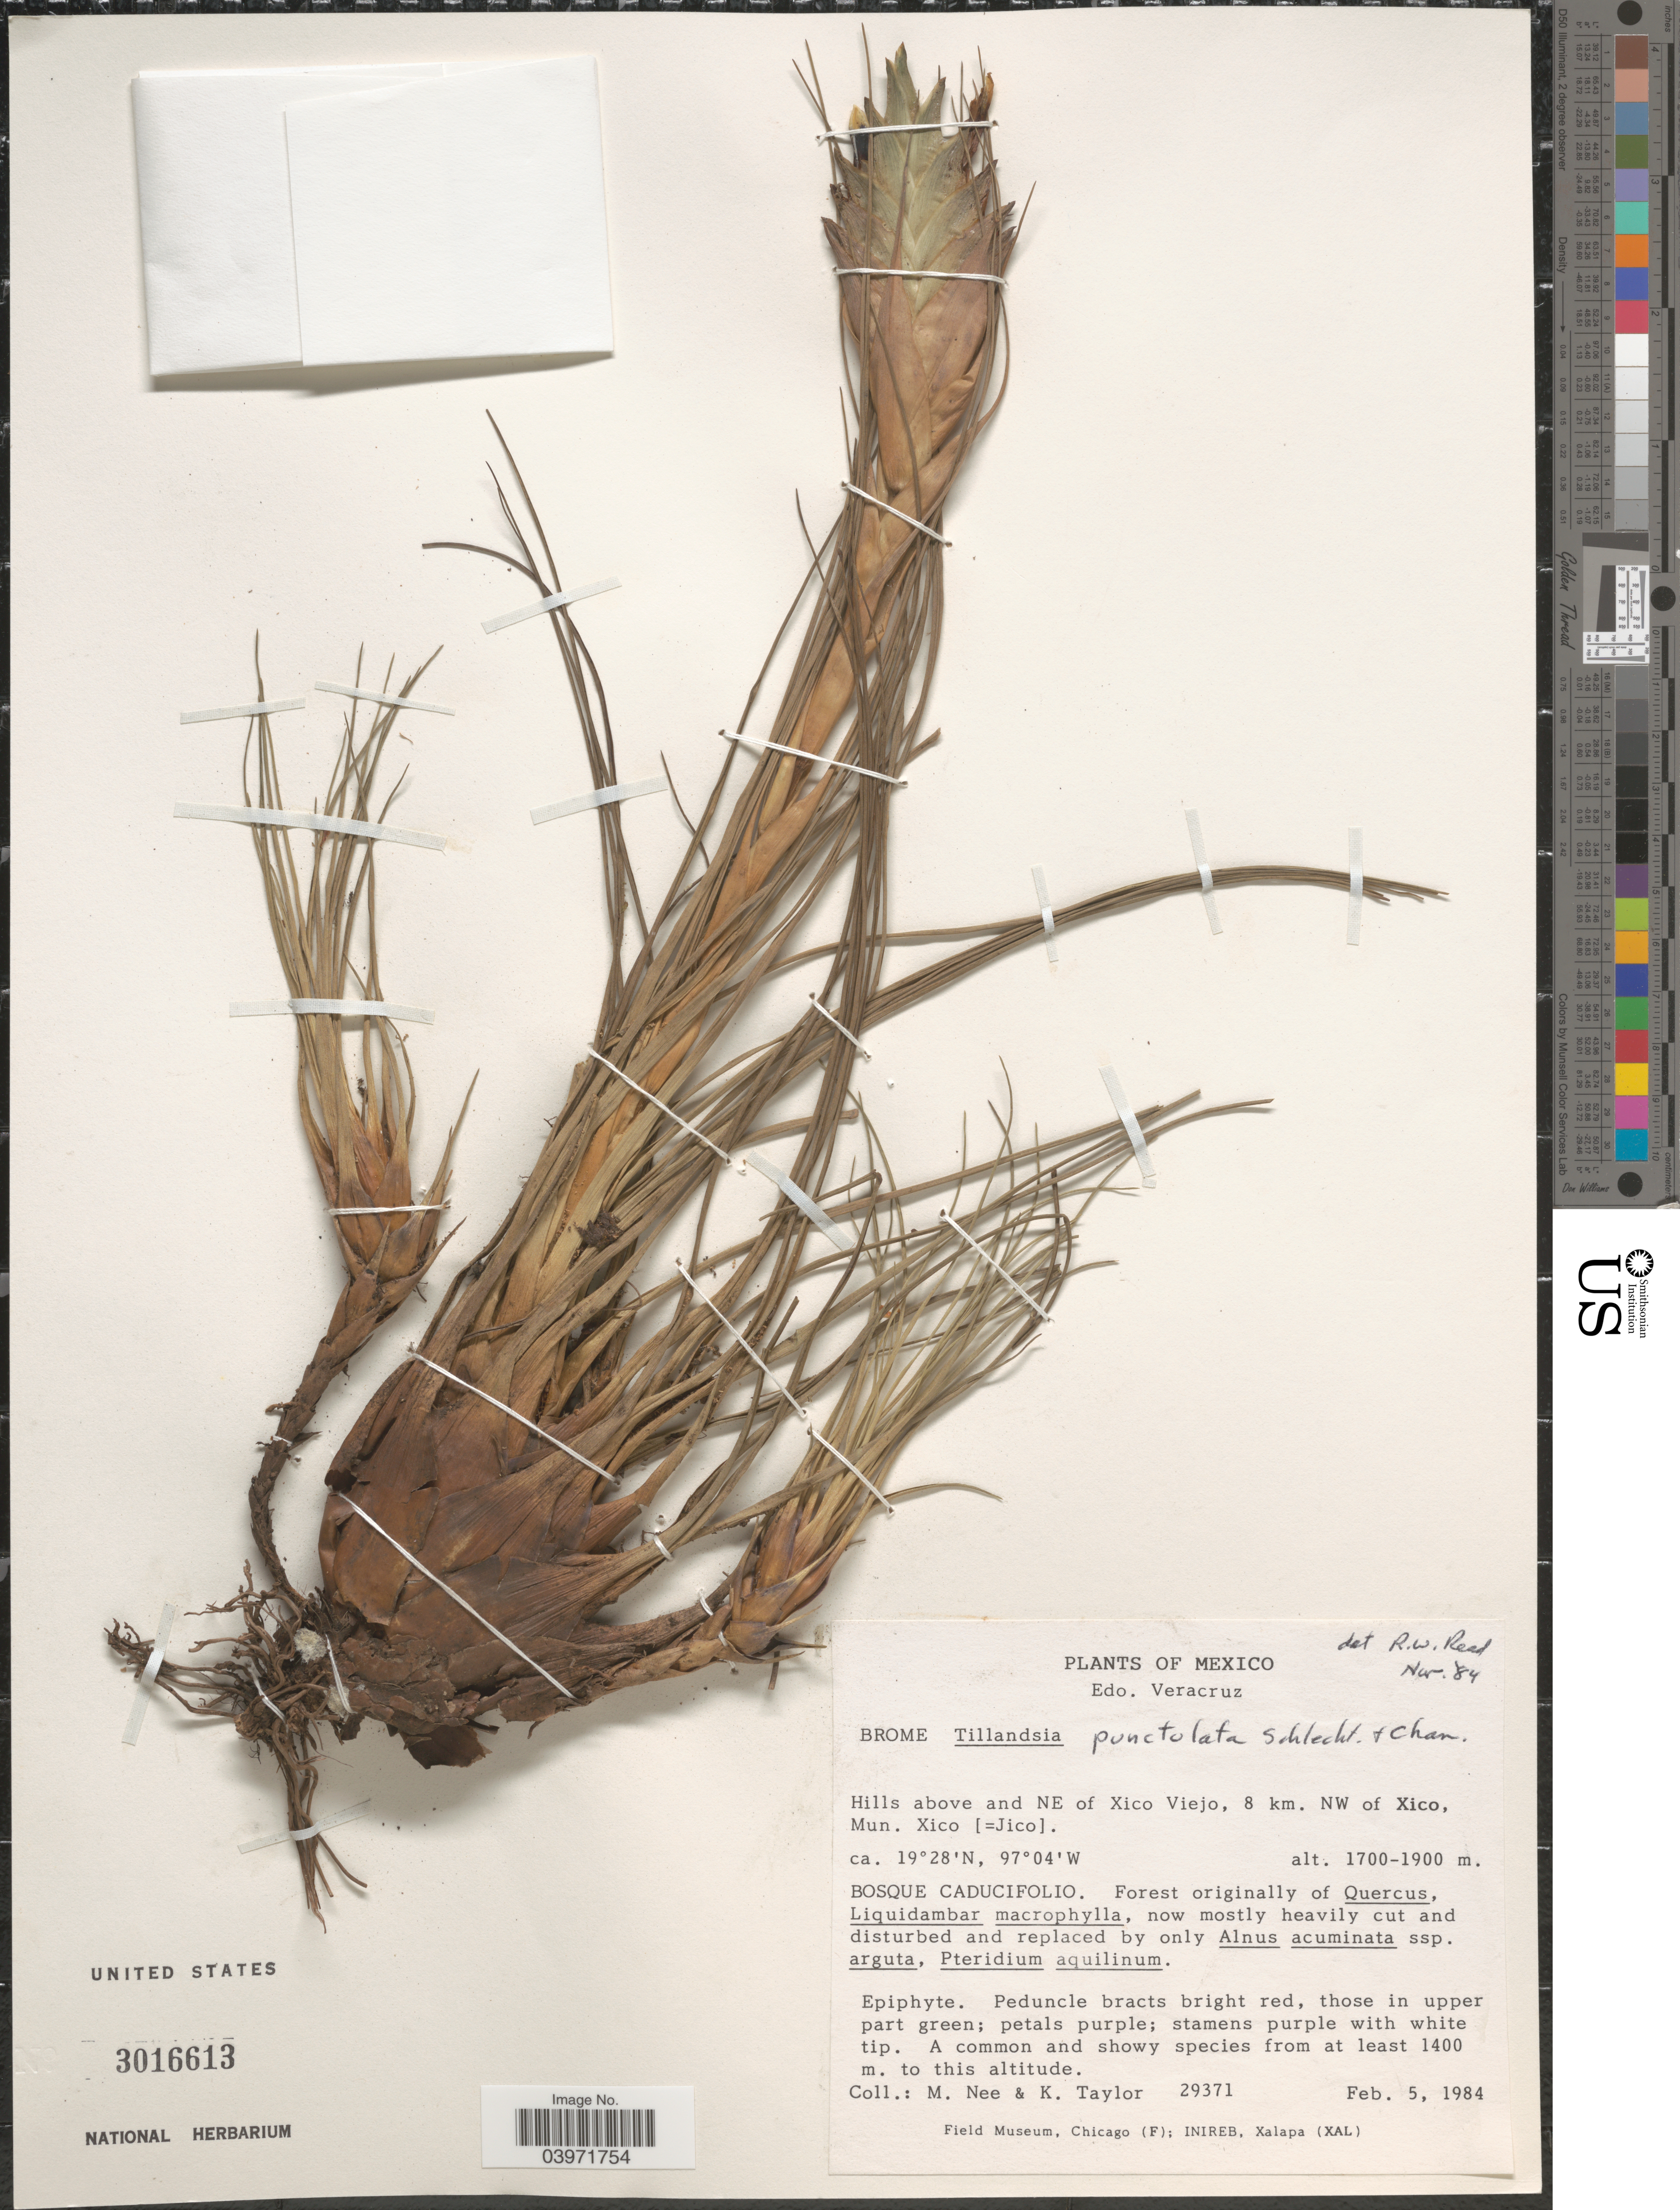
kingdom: Plantae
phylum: Tracheophyta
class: Liliopsida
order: Poales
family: Bromeliaceae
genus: Tillandsia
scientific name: Tillandsia punctulata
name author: Schltdl. & Cham.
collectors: M. Nee & K. Taylor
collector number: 29371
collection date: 1984-02-05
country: Mexico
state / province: Veracruz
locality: Edo. Veracruz. Hills above and NE of Xico Viejo, 8 km. NW of Xico, Mun. Xico [=Jico].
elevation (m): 1700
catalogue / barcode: US 3016613